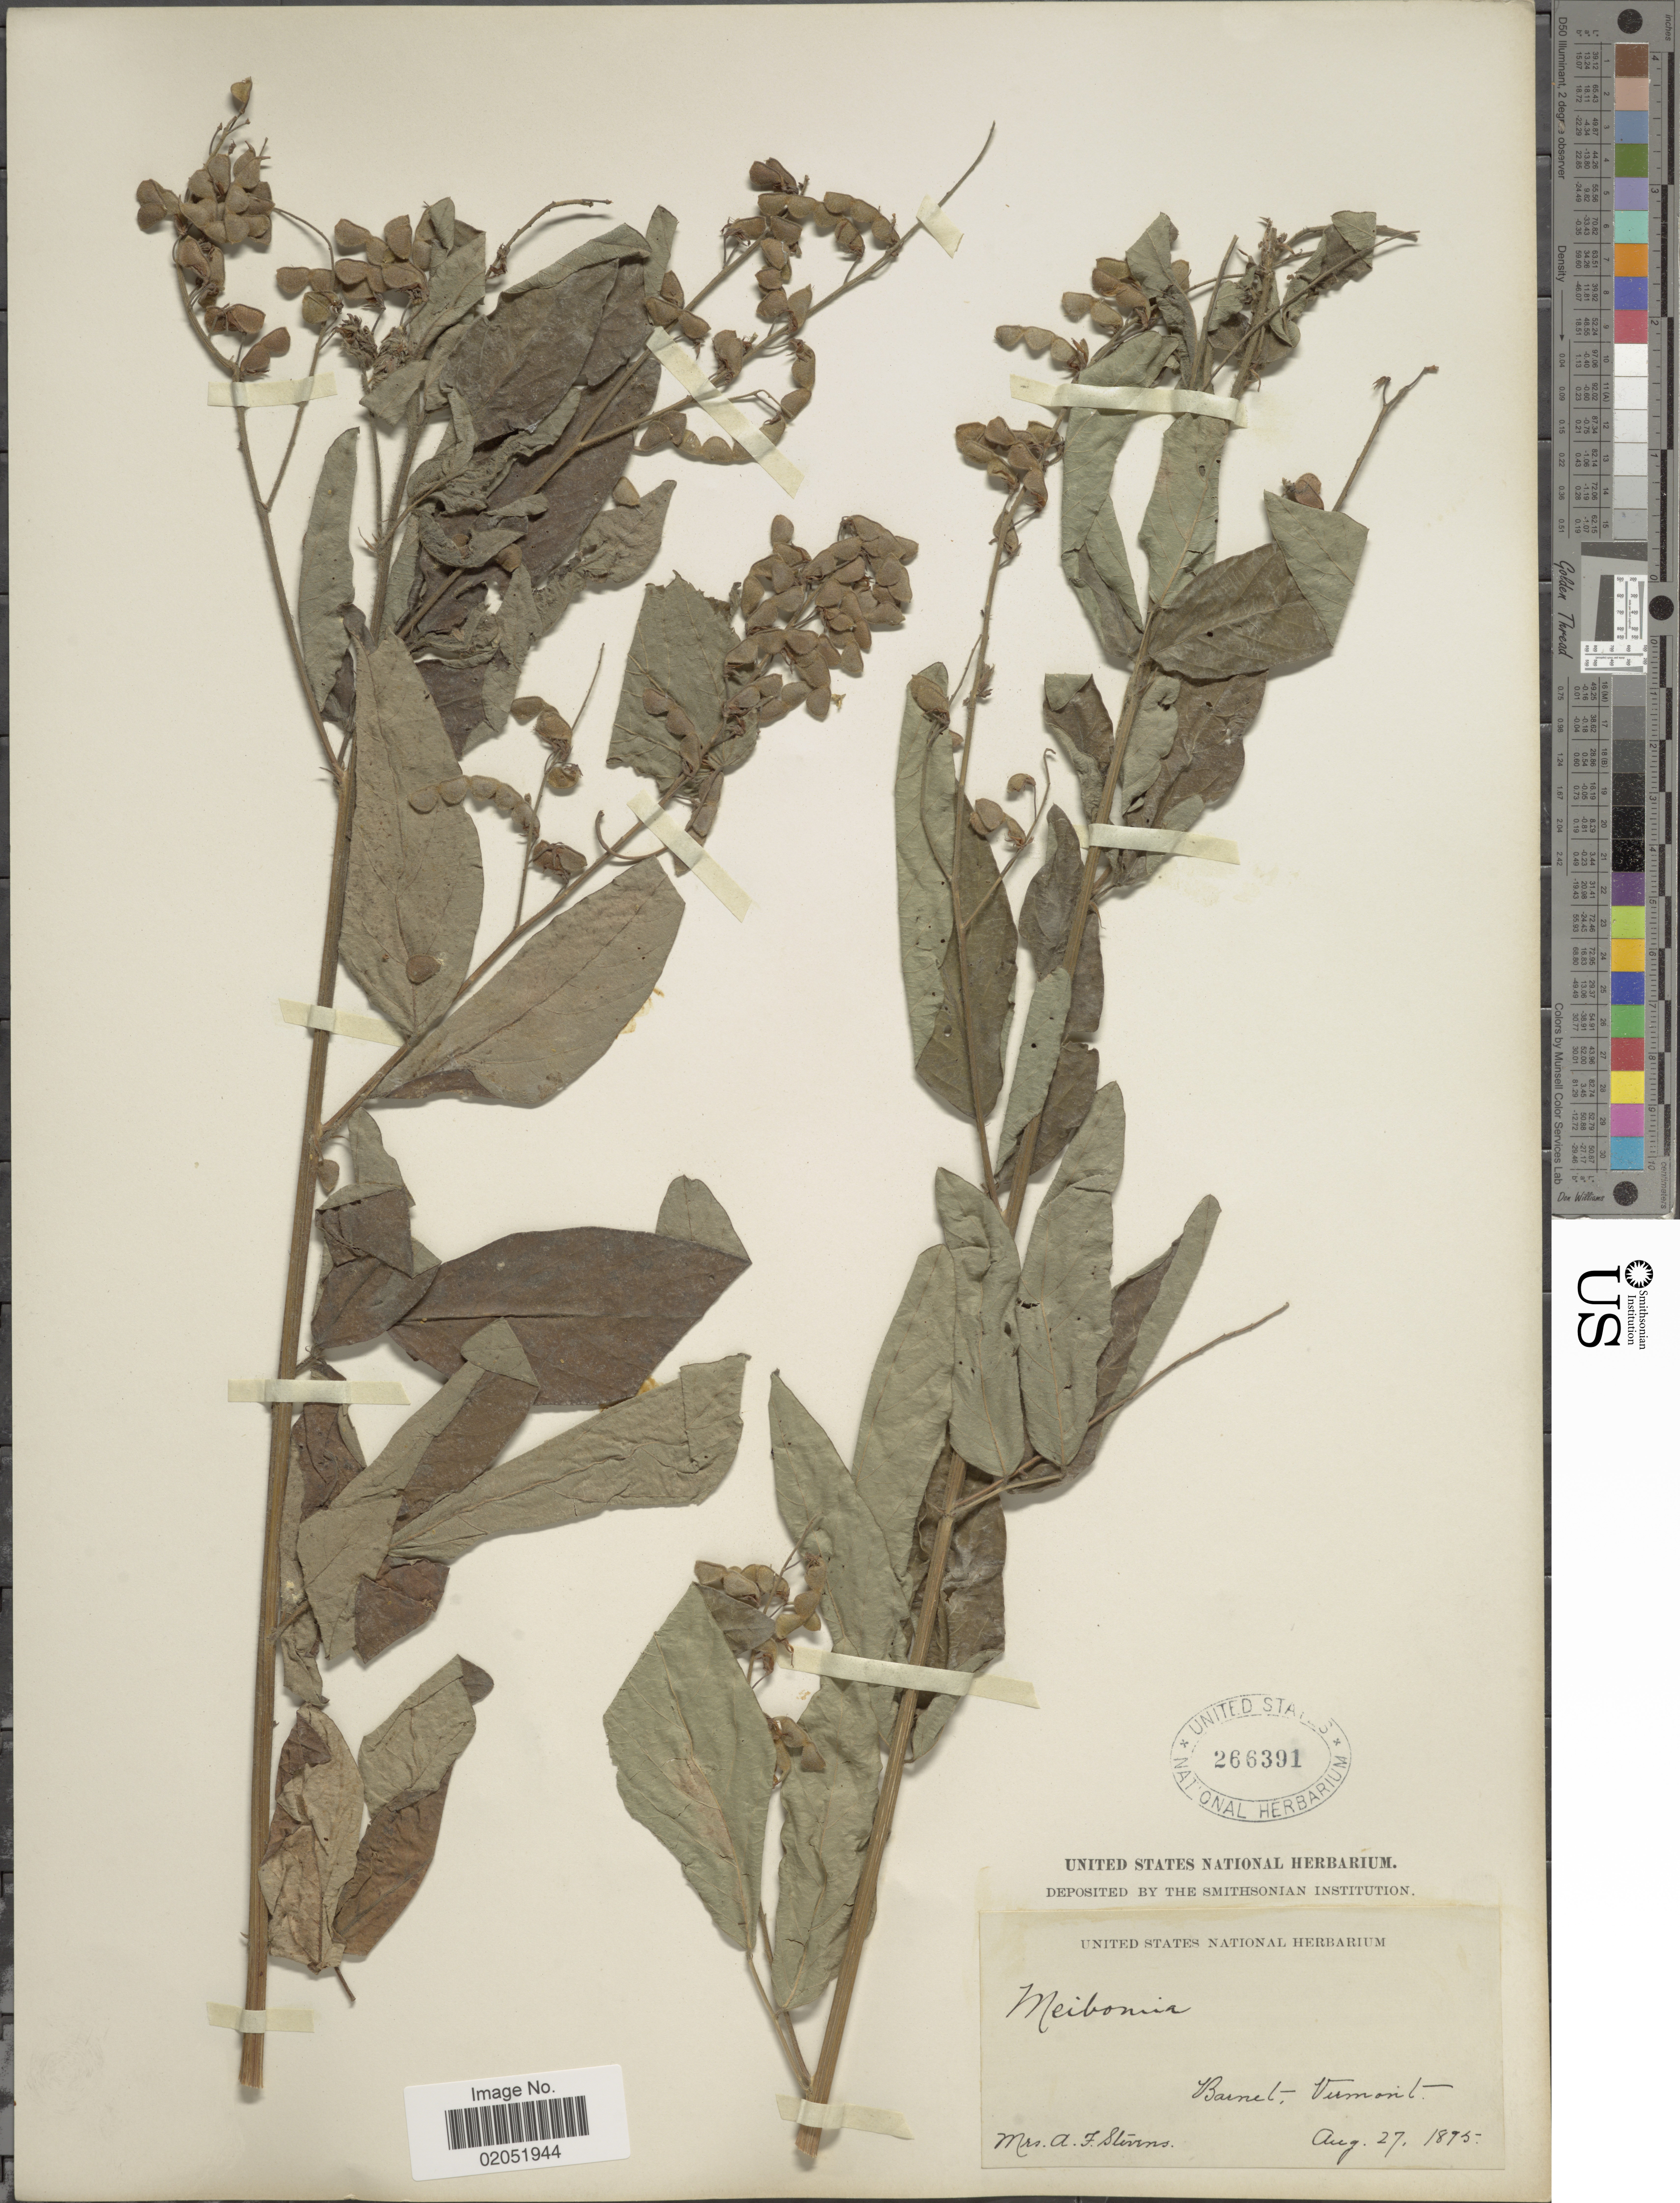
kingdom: Plantae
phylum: Tracheophyta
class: Magnoliopsida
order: Fabales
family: Fabaceae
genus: Desmodium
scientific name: Desmodium sp.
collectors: A. F. Stevens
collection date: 1875-08-27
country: United States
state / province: Vermont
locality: Barnet, Vermont.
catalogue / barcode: US 266391